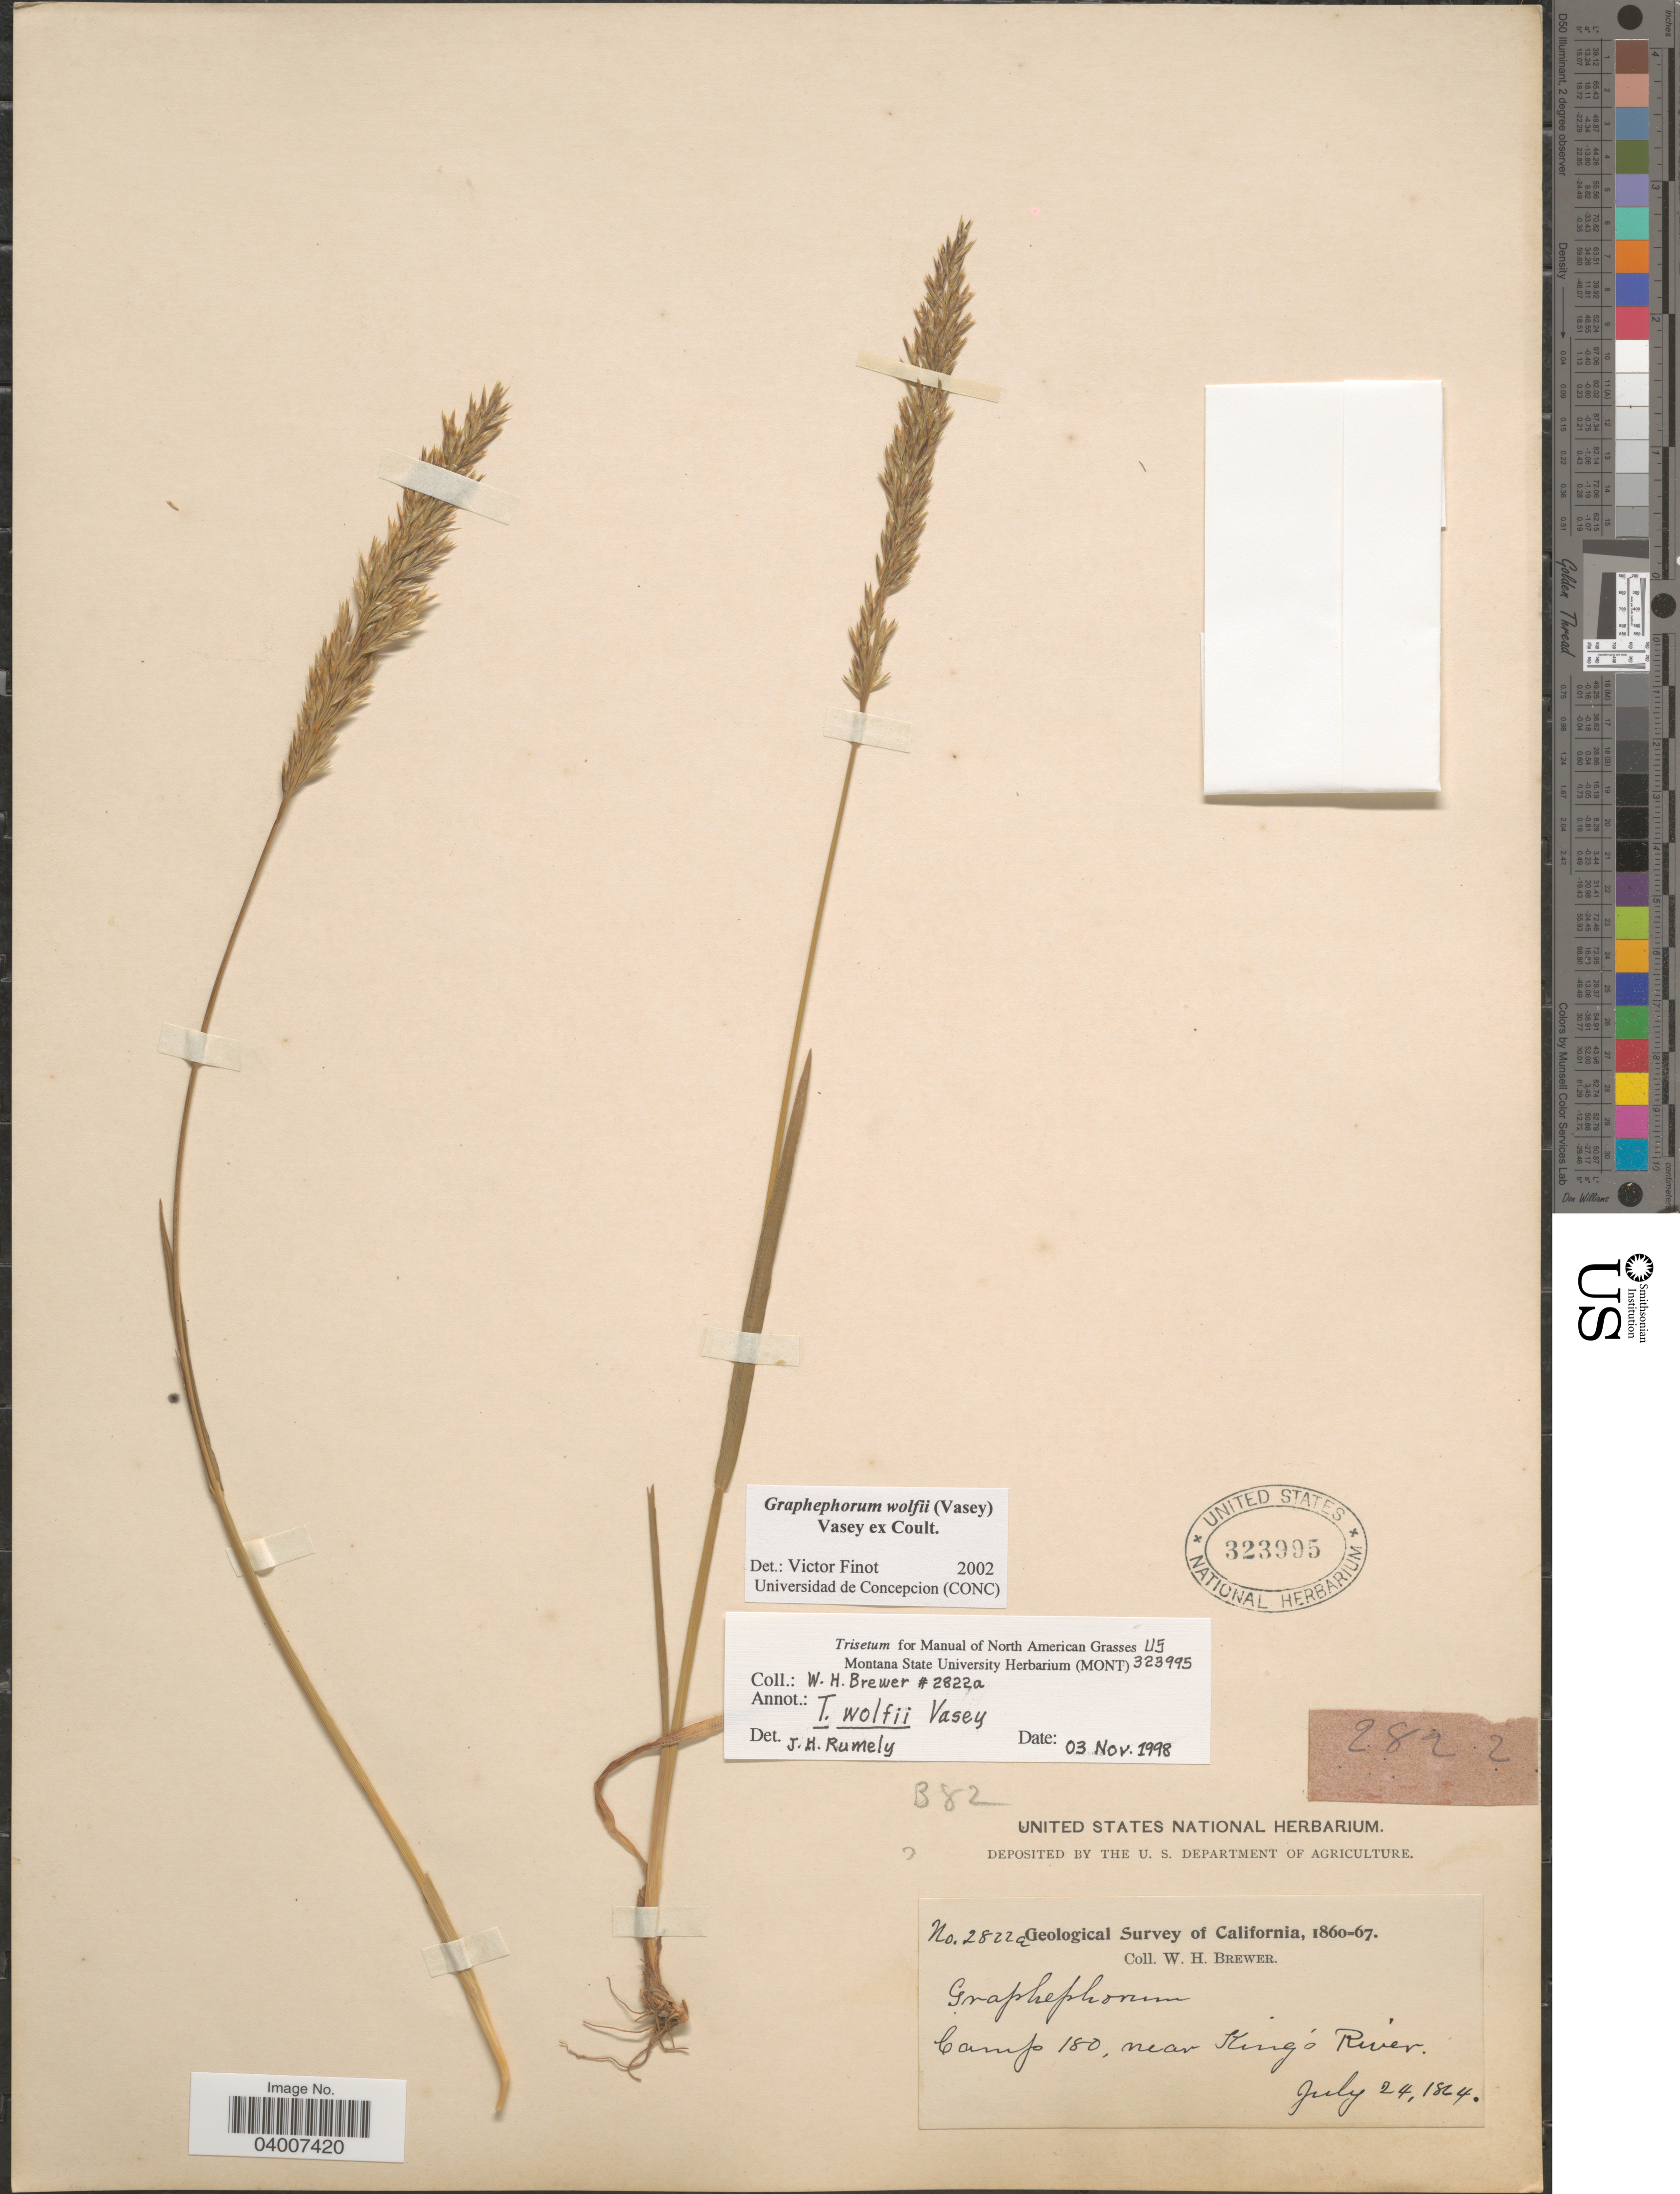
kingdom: Plantae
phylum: Tracheophyta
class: Liliopsida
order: Poales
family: Poaceae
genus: Graphephorum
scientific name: Graphephorum wolfii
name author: (E. Fourn.) Vasey ex Coult.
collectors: W. H. Brewer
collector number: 2822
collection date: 1864-07-24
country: United States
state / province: California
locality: Camp 180, near King's River.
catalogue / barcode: US 323995